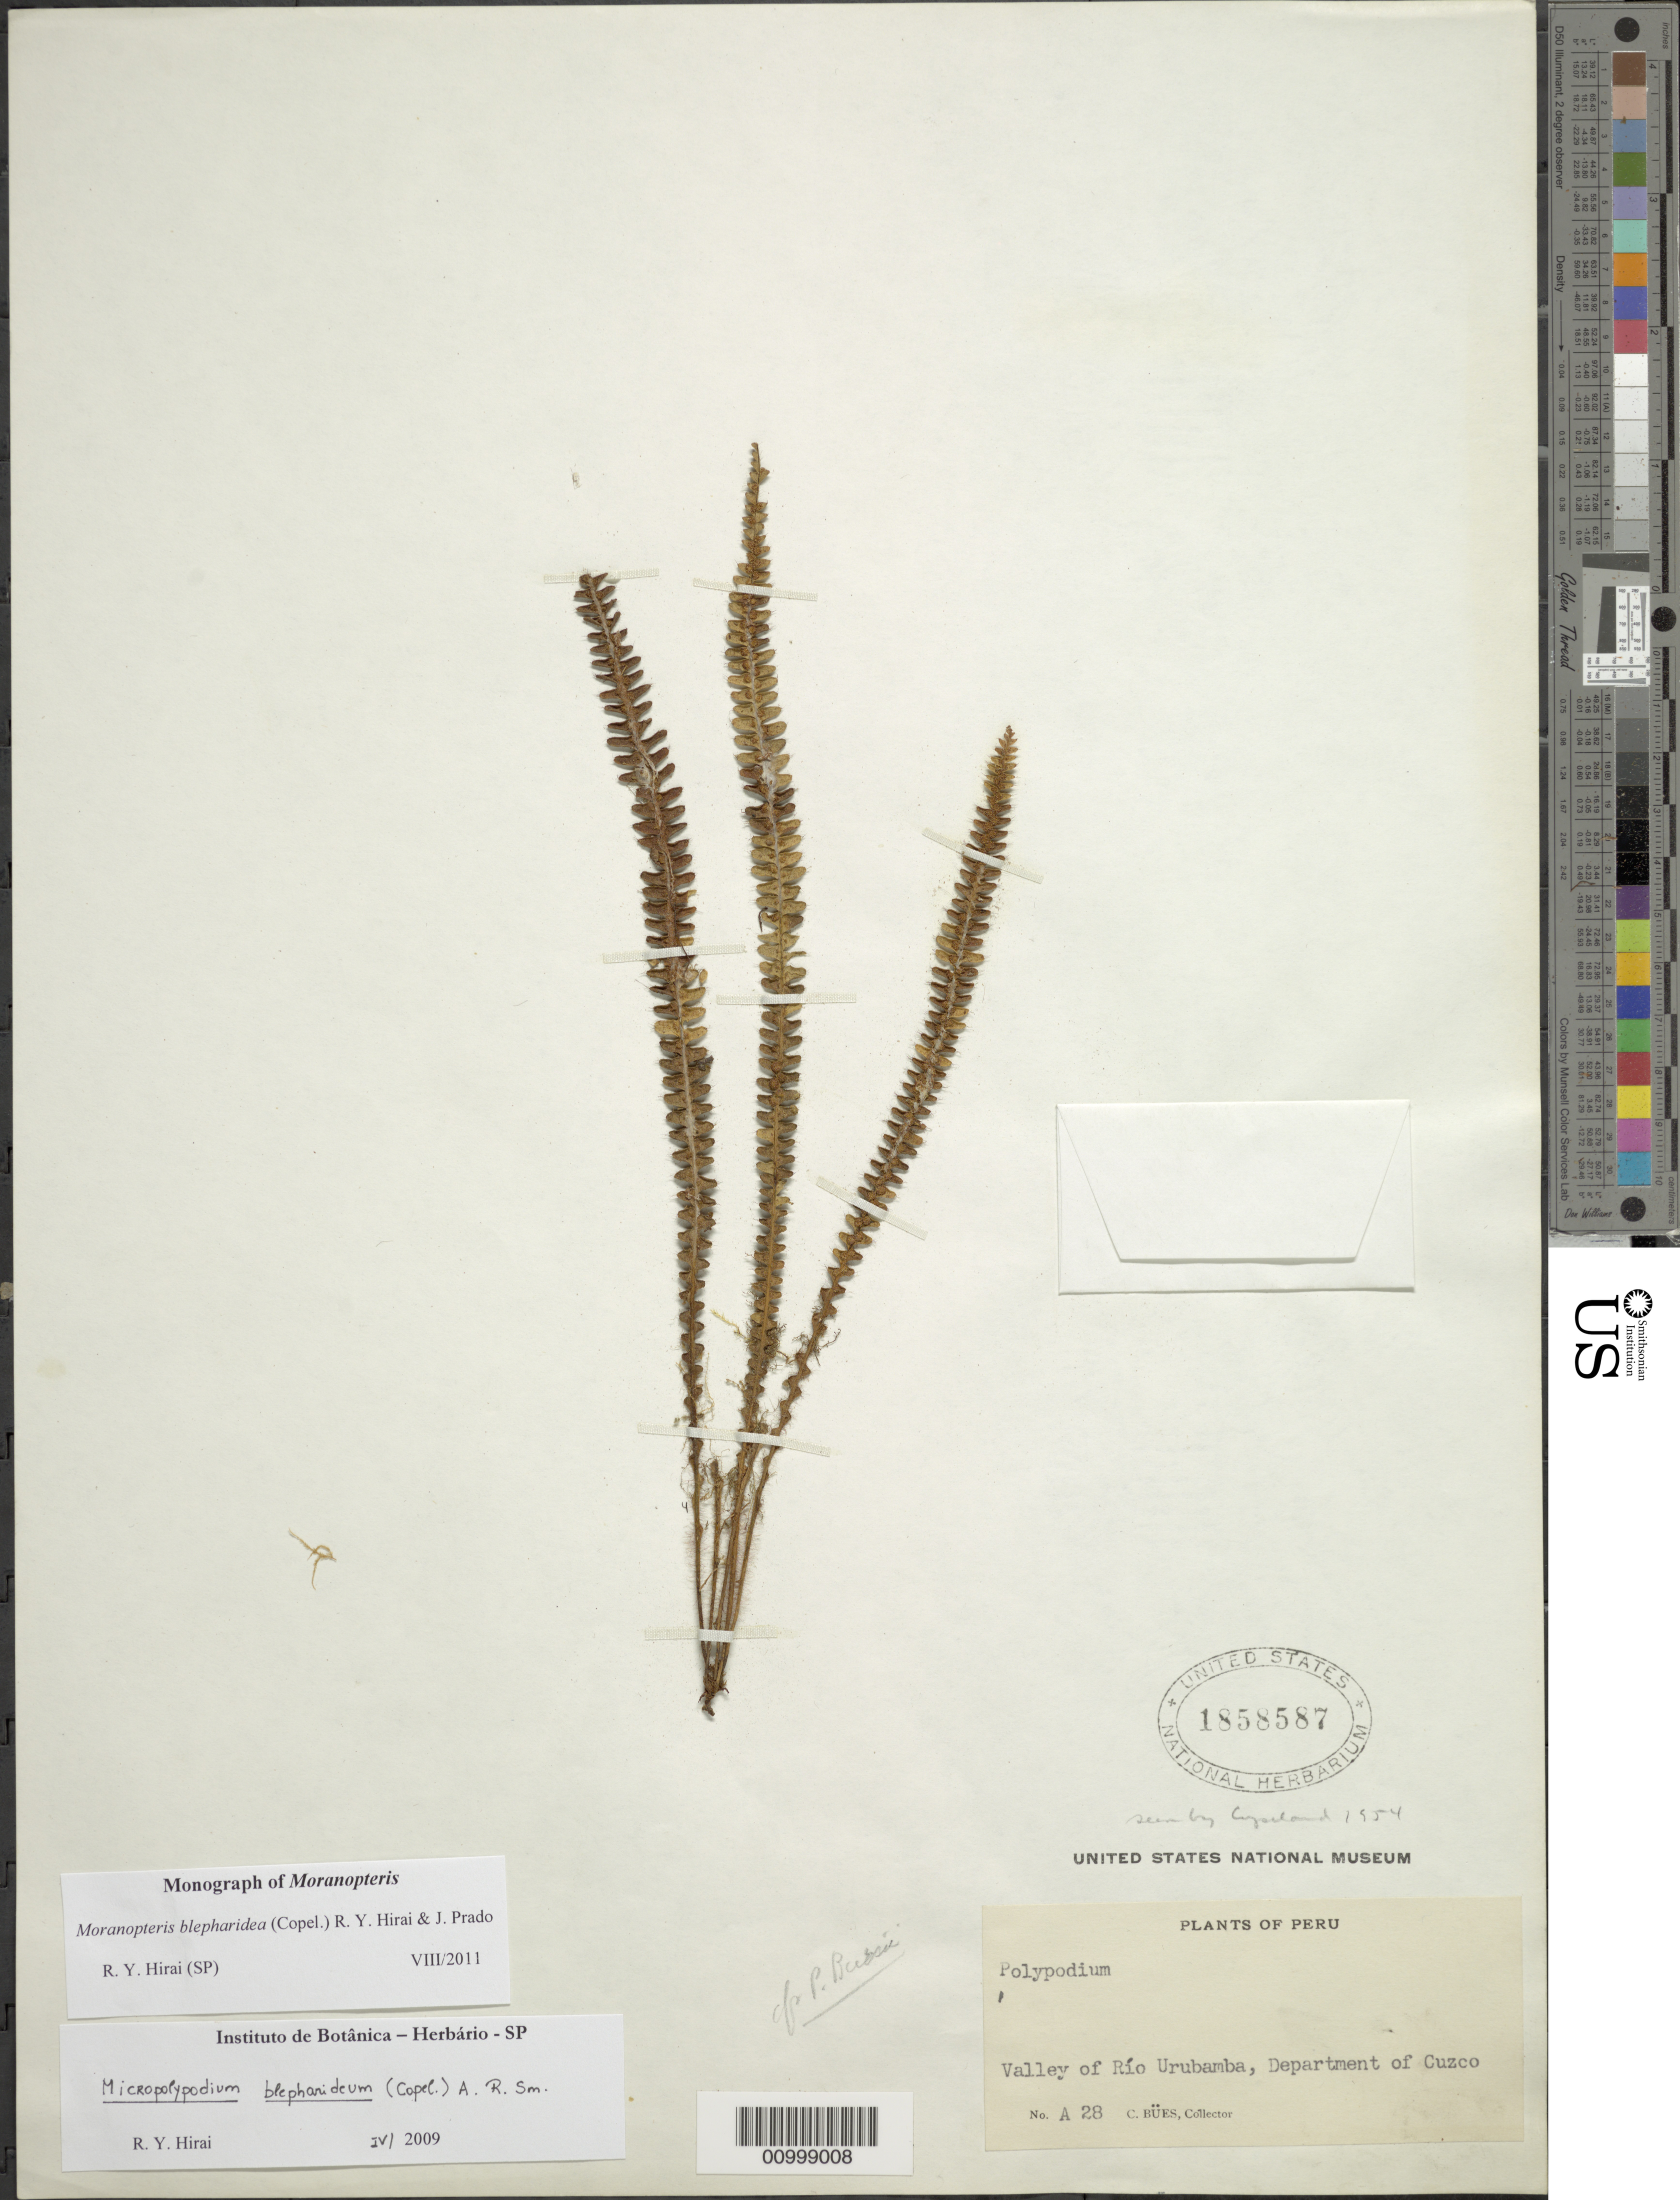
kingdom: Plantae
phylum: Tracheophyta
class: Polypodiopsida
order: Polypodiales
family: Polypodiaceae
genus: Moranopteris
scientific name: Moranopteris blepharidea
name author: (Copel.) R. Y. Hirai & J. Prado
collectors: C. Bues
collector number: A28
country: Peru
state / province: Cusco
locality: Valley of Rio Urubamba, Department of Cuzco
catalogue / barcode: US 1858587